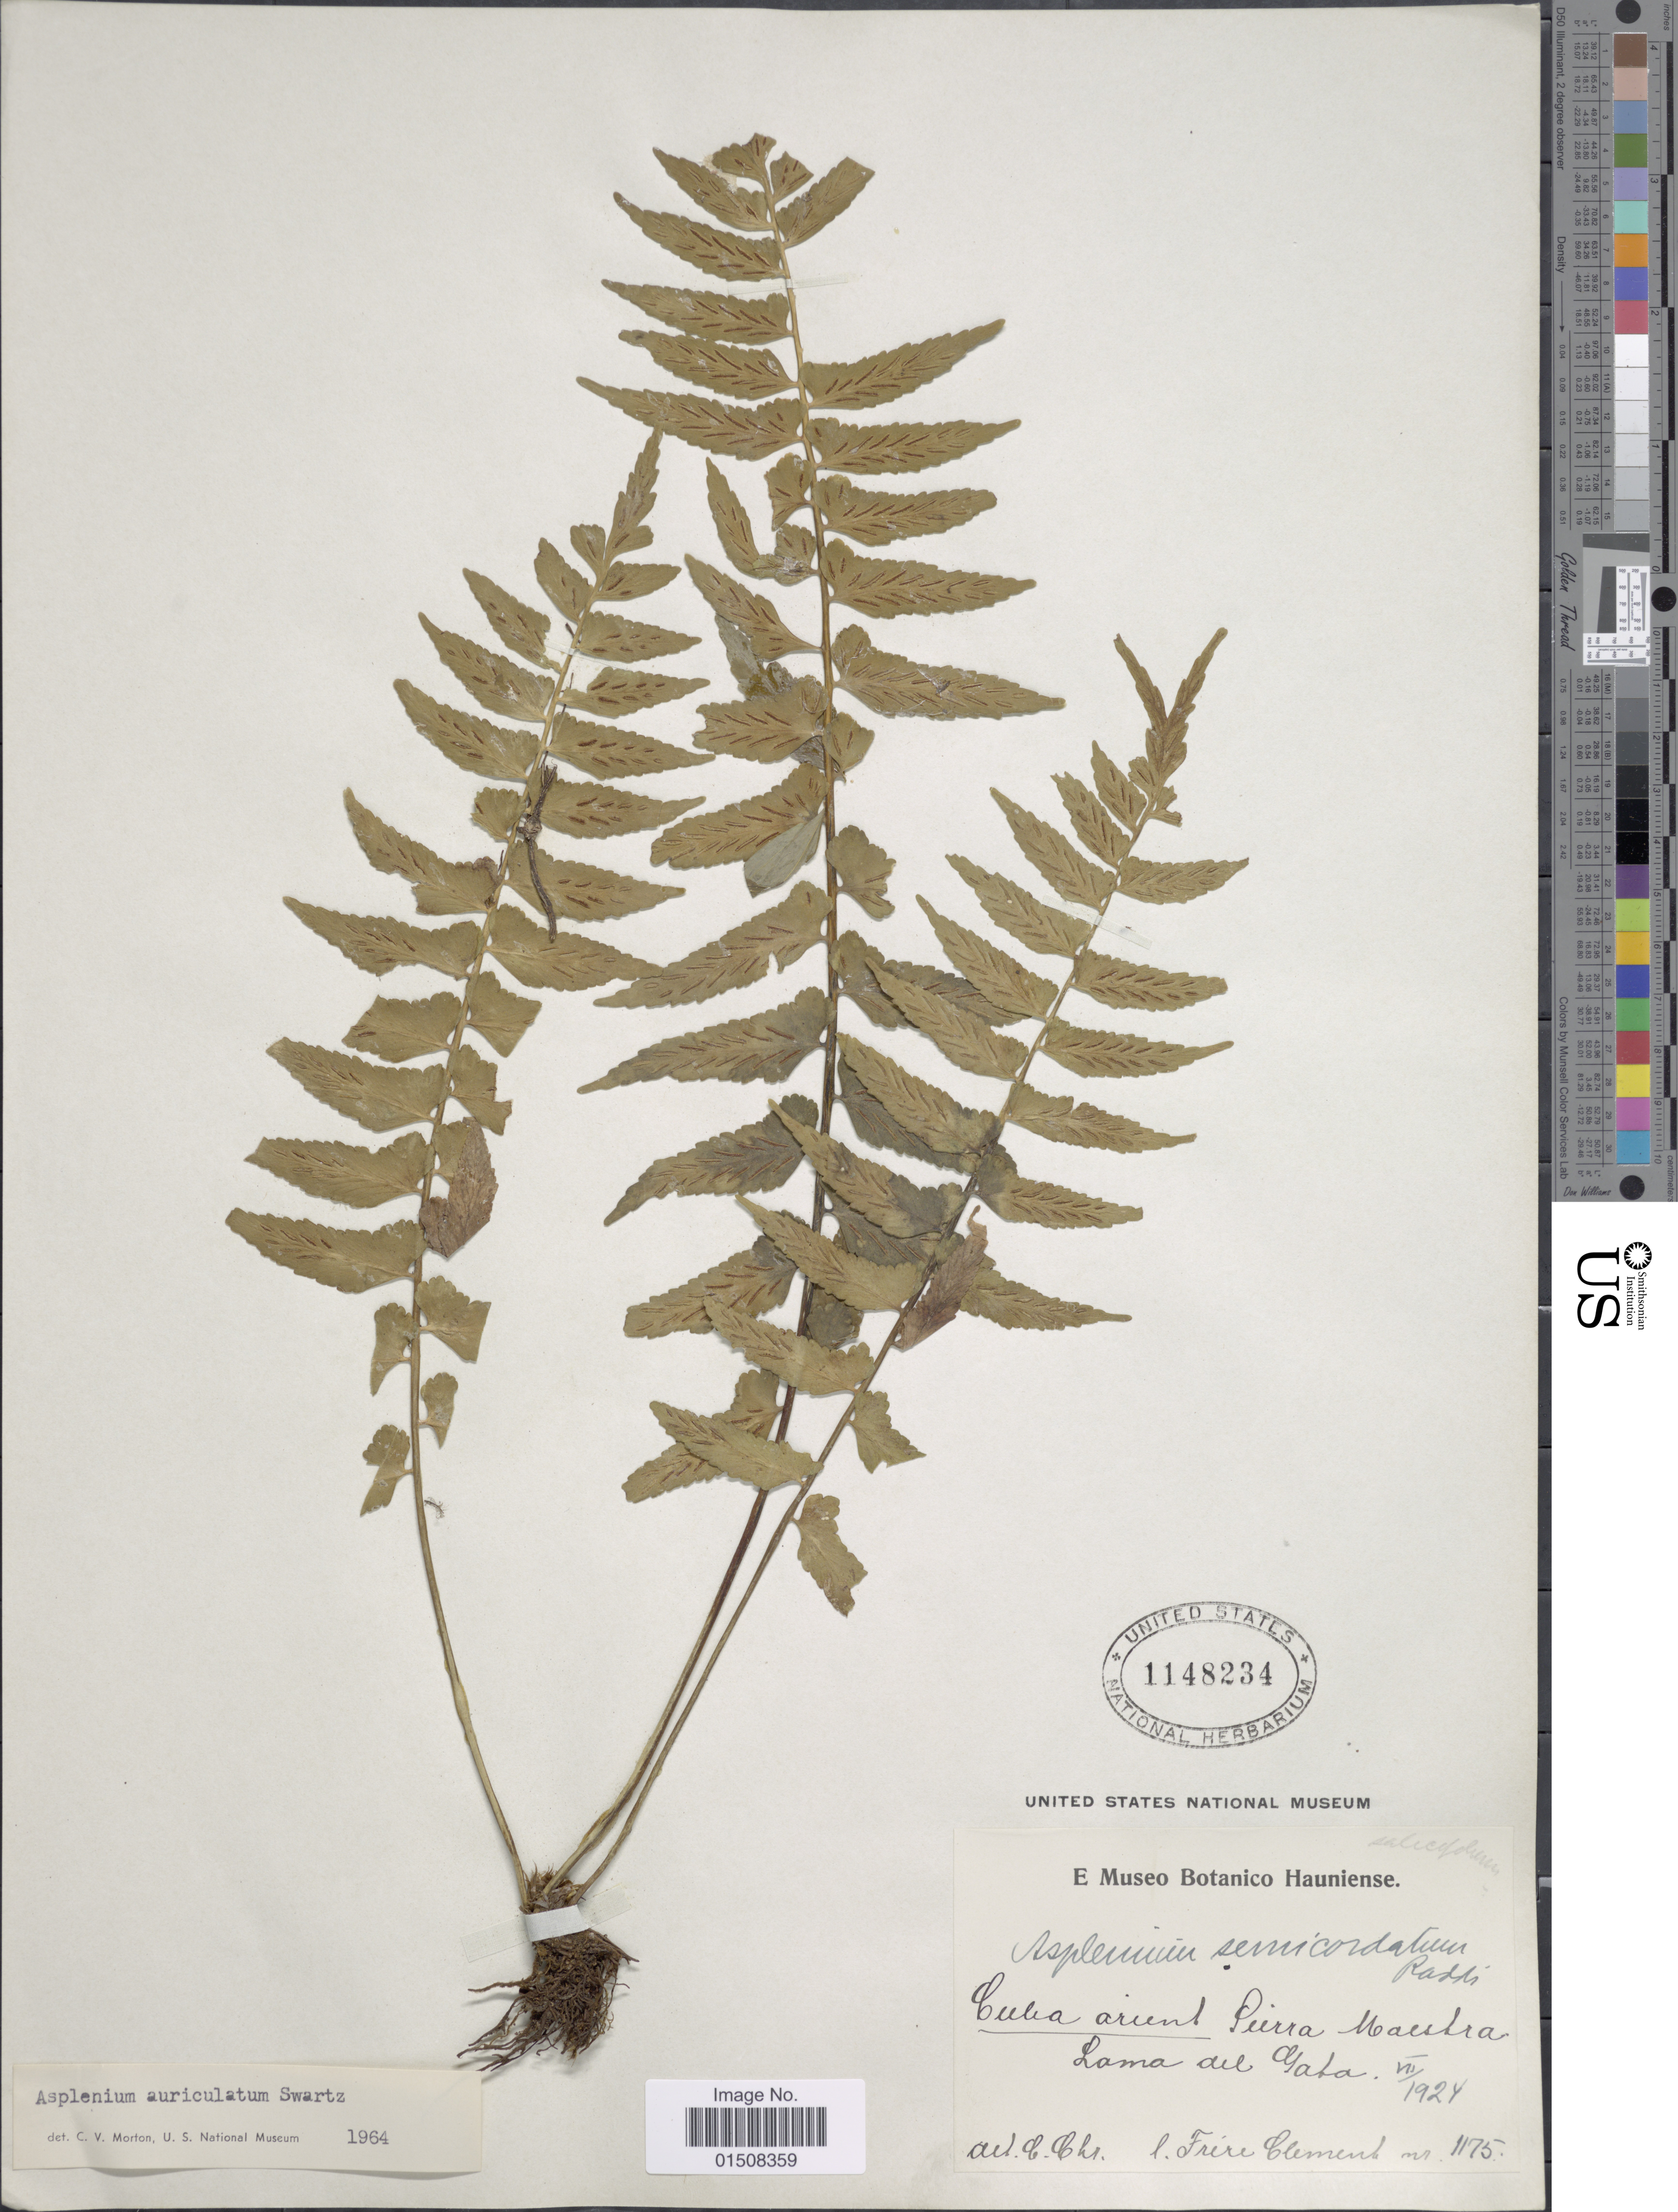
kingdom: Plantae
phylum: Tracheophyta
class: Polypodiopsida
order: Polypodiales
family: Aspleniaceae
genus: Asplenium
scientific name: Asplenium auriculatum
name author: Sw.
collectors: B. Clement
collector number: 1175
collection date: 1924-07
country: Cuba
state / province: Oriente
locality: Sierra Maestra, Loma del Gato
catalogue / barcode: US 1148234